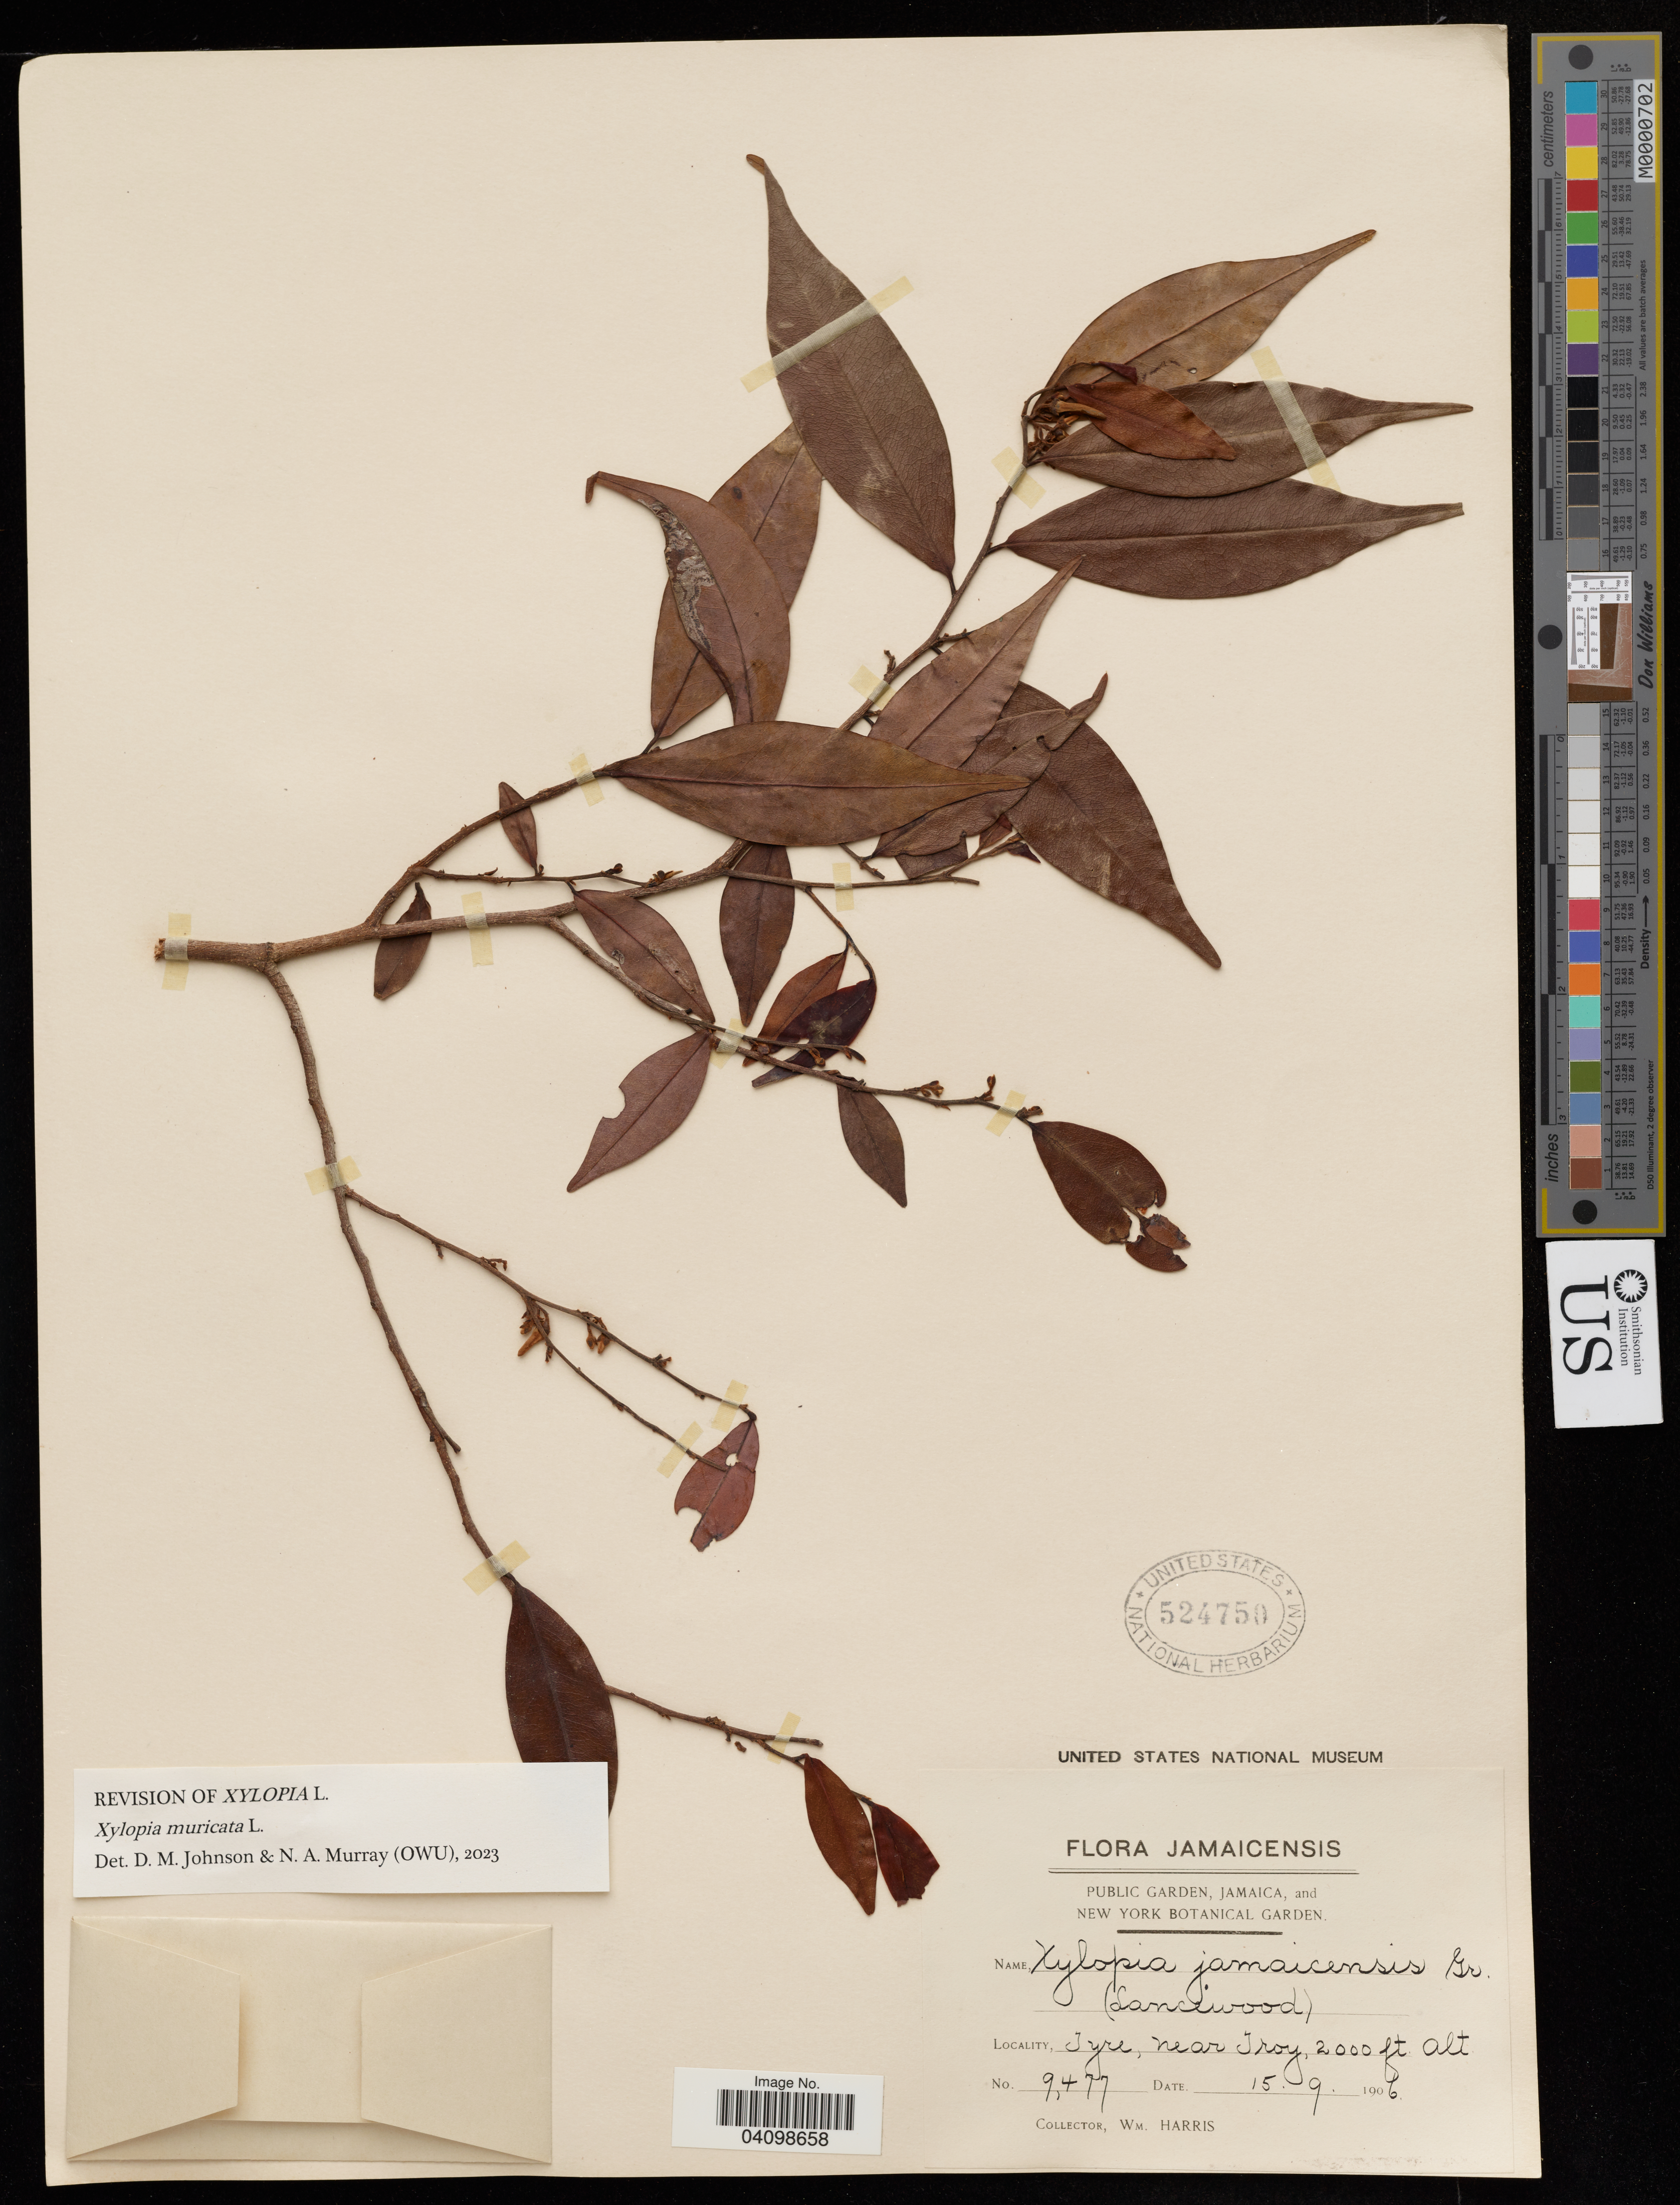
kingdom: Plantae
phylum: Tracheophyta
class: Magnoliopsida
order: Magnoliales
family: Annonaceae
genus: Xylopia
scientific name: Xylopia muricata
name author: L.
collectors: W. Harris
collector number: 9477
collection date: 1906-09-15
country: Jamaica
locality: (Lancewood). Tyre, near Troy.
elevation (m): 610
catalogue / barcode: US 524750